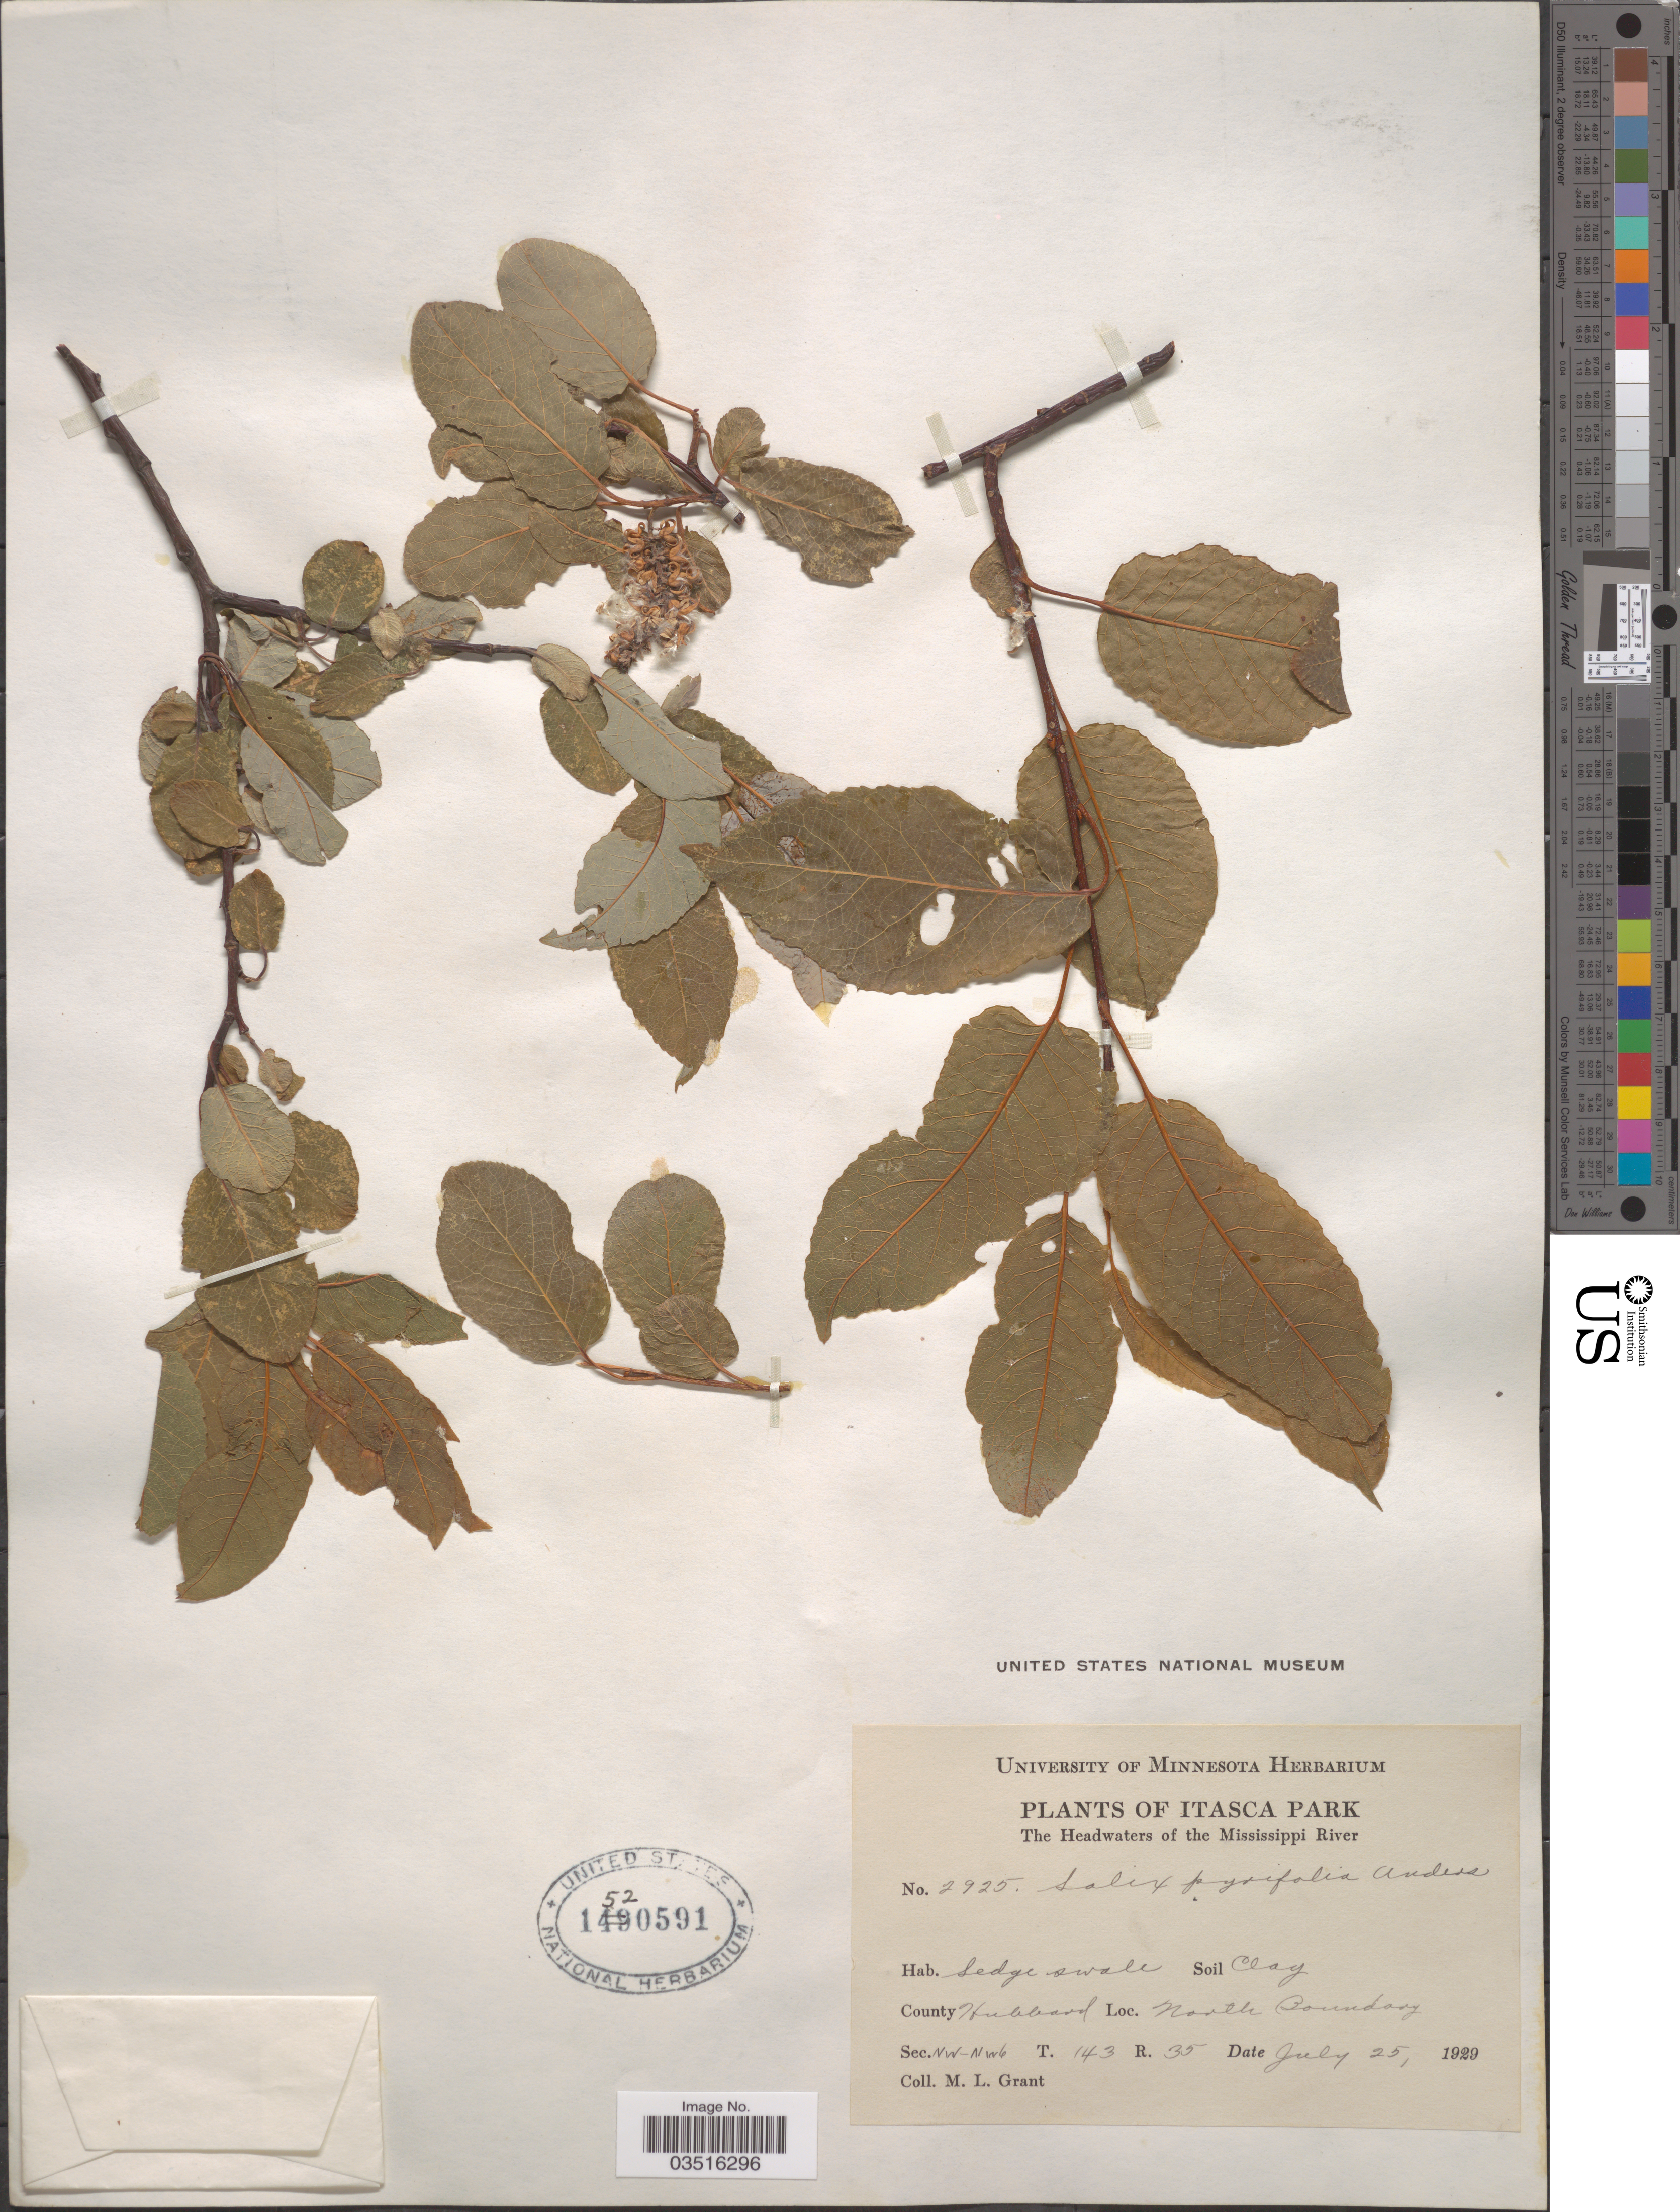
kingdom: Plantae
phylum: Tracheophyta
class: Magnoliopsida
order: Malpighiales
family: Salicaceae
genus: Salix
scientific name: Salix pyrifolia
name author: Ledeb.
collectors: M. L. Grant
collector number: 2925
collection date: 1929-07-25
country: United States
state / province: Minnesota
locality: Itasca Park. The Headwaters of the Mississippi River. County Hubbard. North Boundary. Sec. NW-NW6 T.143 R.35.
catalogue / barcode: US 1520591